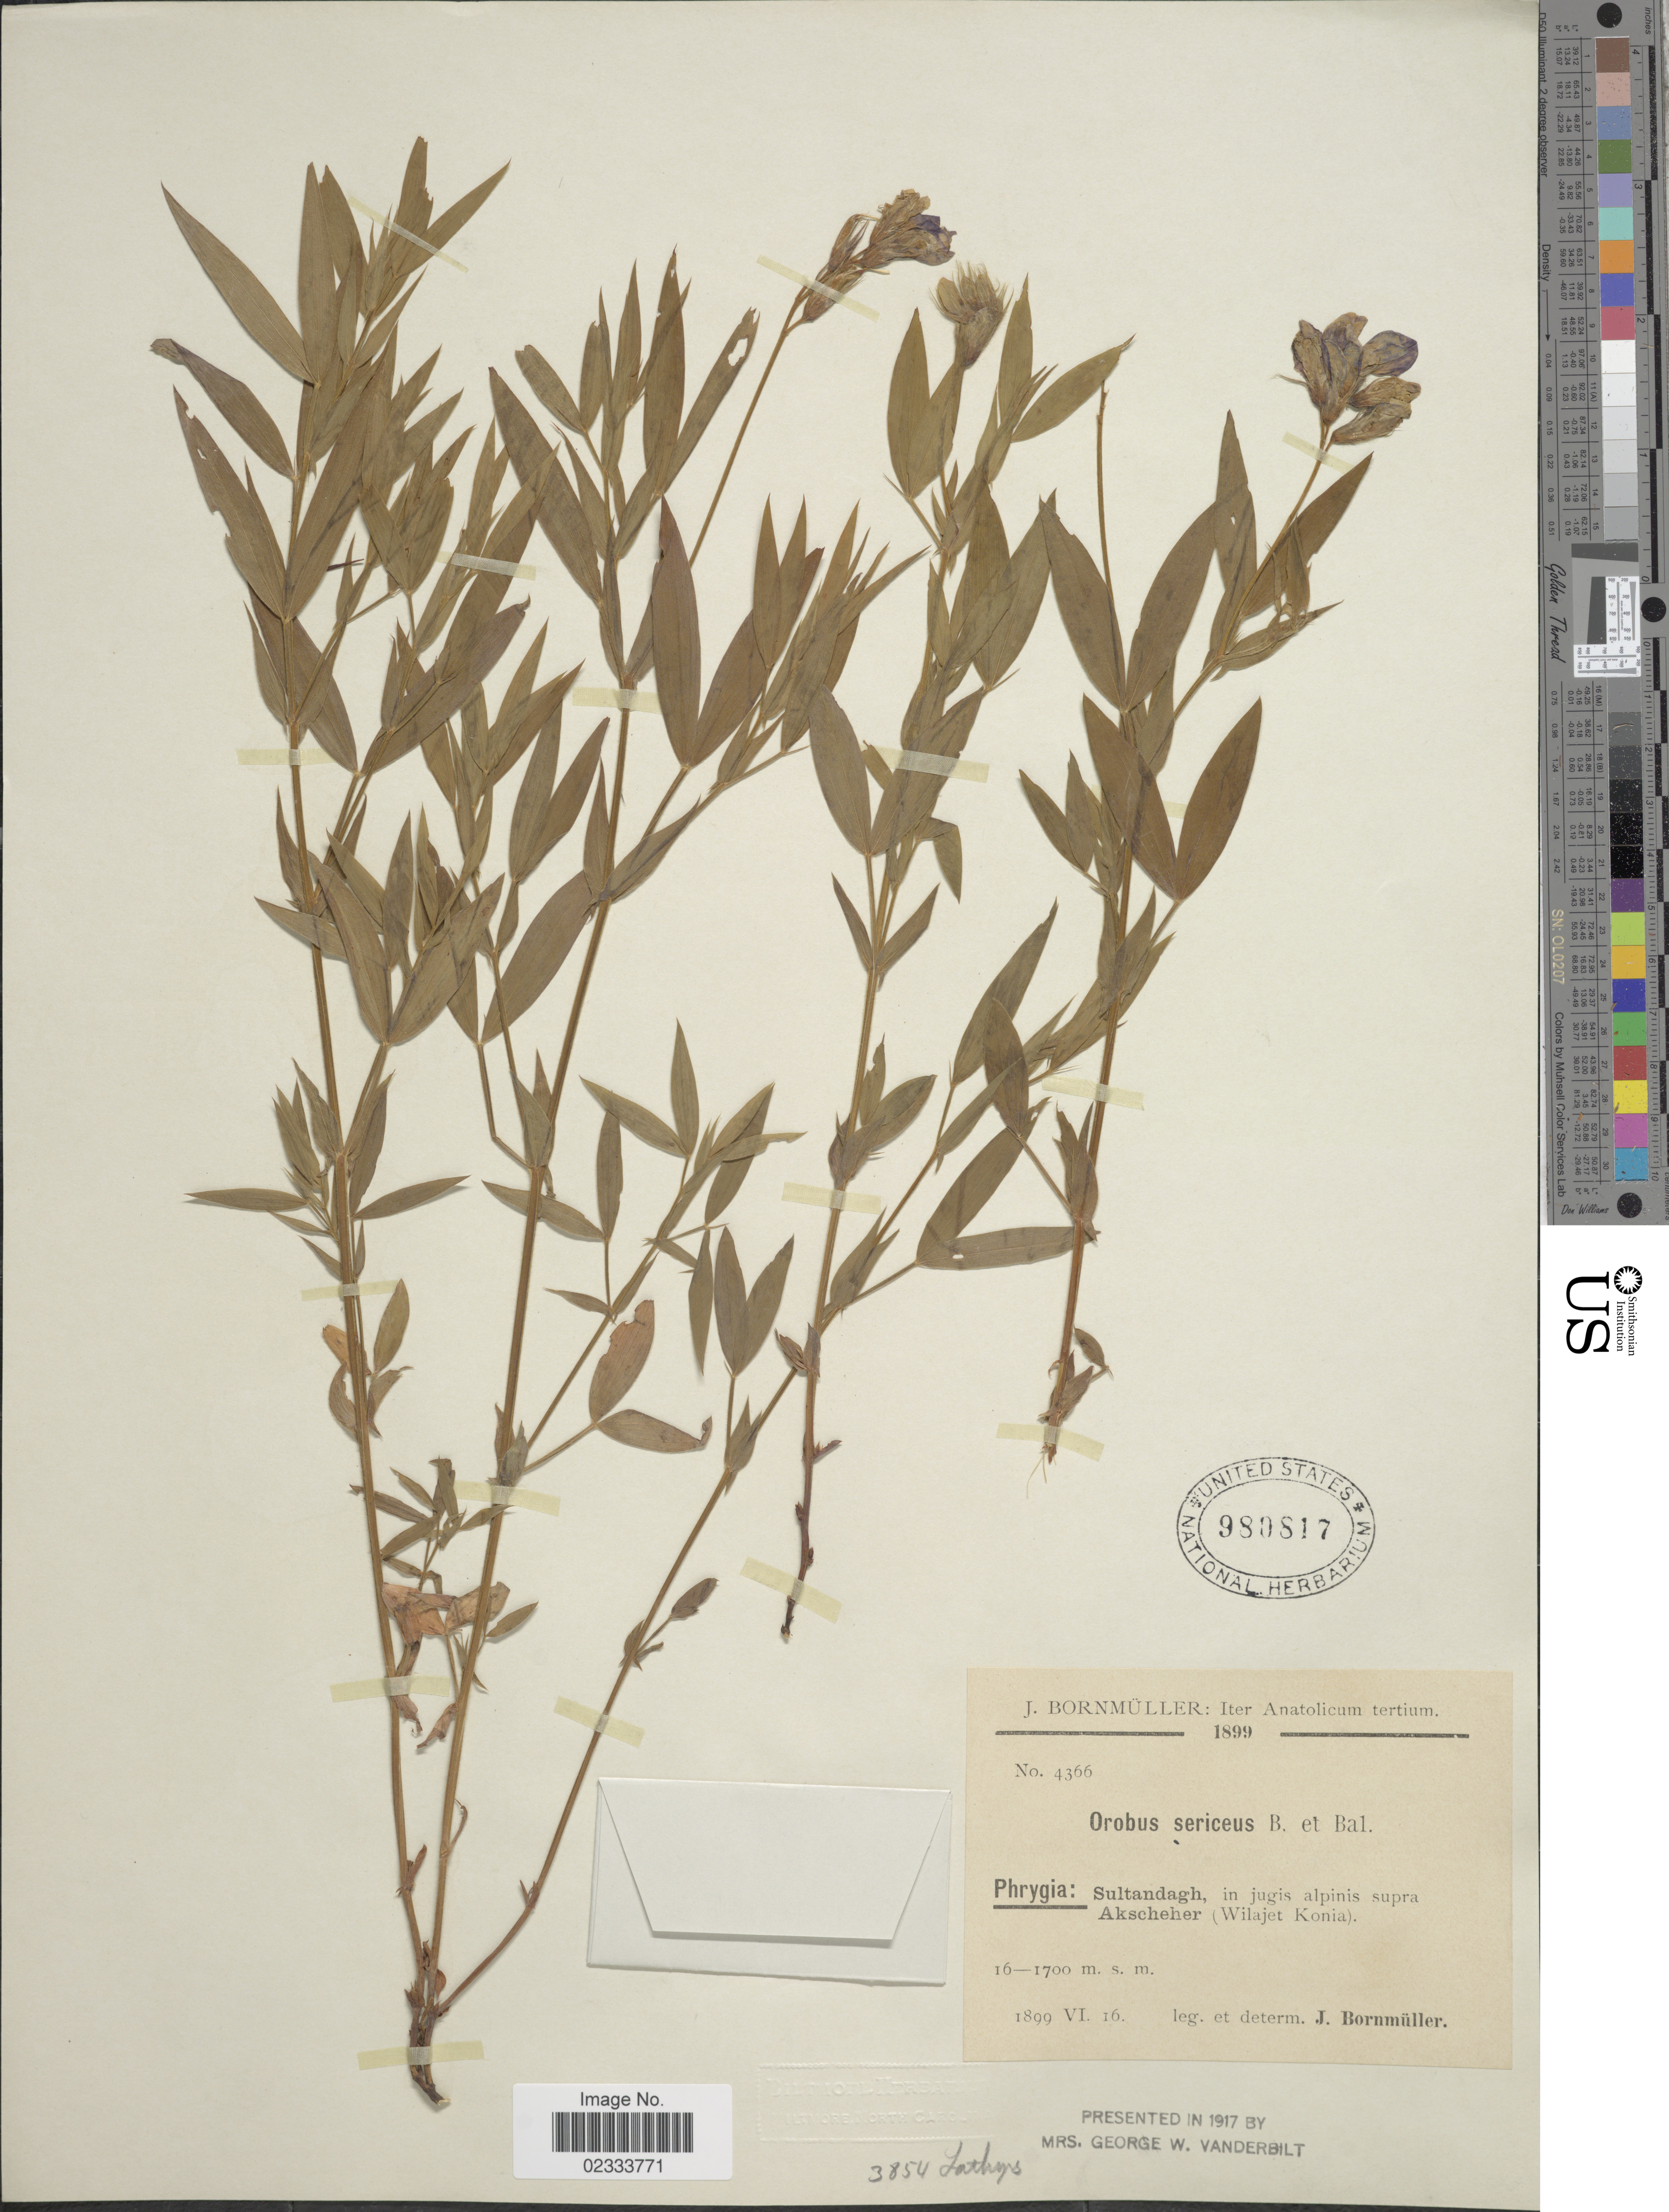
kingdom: Plantae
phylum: Tracheophyta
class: Magnoliopsida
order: Fabales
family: Fabaceae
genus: Lathyrus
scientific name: Lathyrus sericeus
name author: Lam.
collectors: J. Bornmüller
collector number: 4366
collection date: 1899-06-16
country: Turkey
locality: Anatolicum tertium, Phrygia: Sultandagh, in jugis alpinis supra Akscheher (Wilajet Konia)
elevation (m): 1600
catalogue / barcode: US 980817